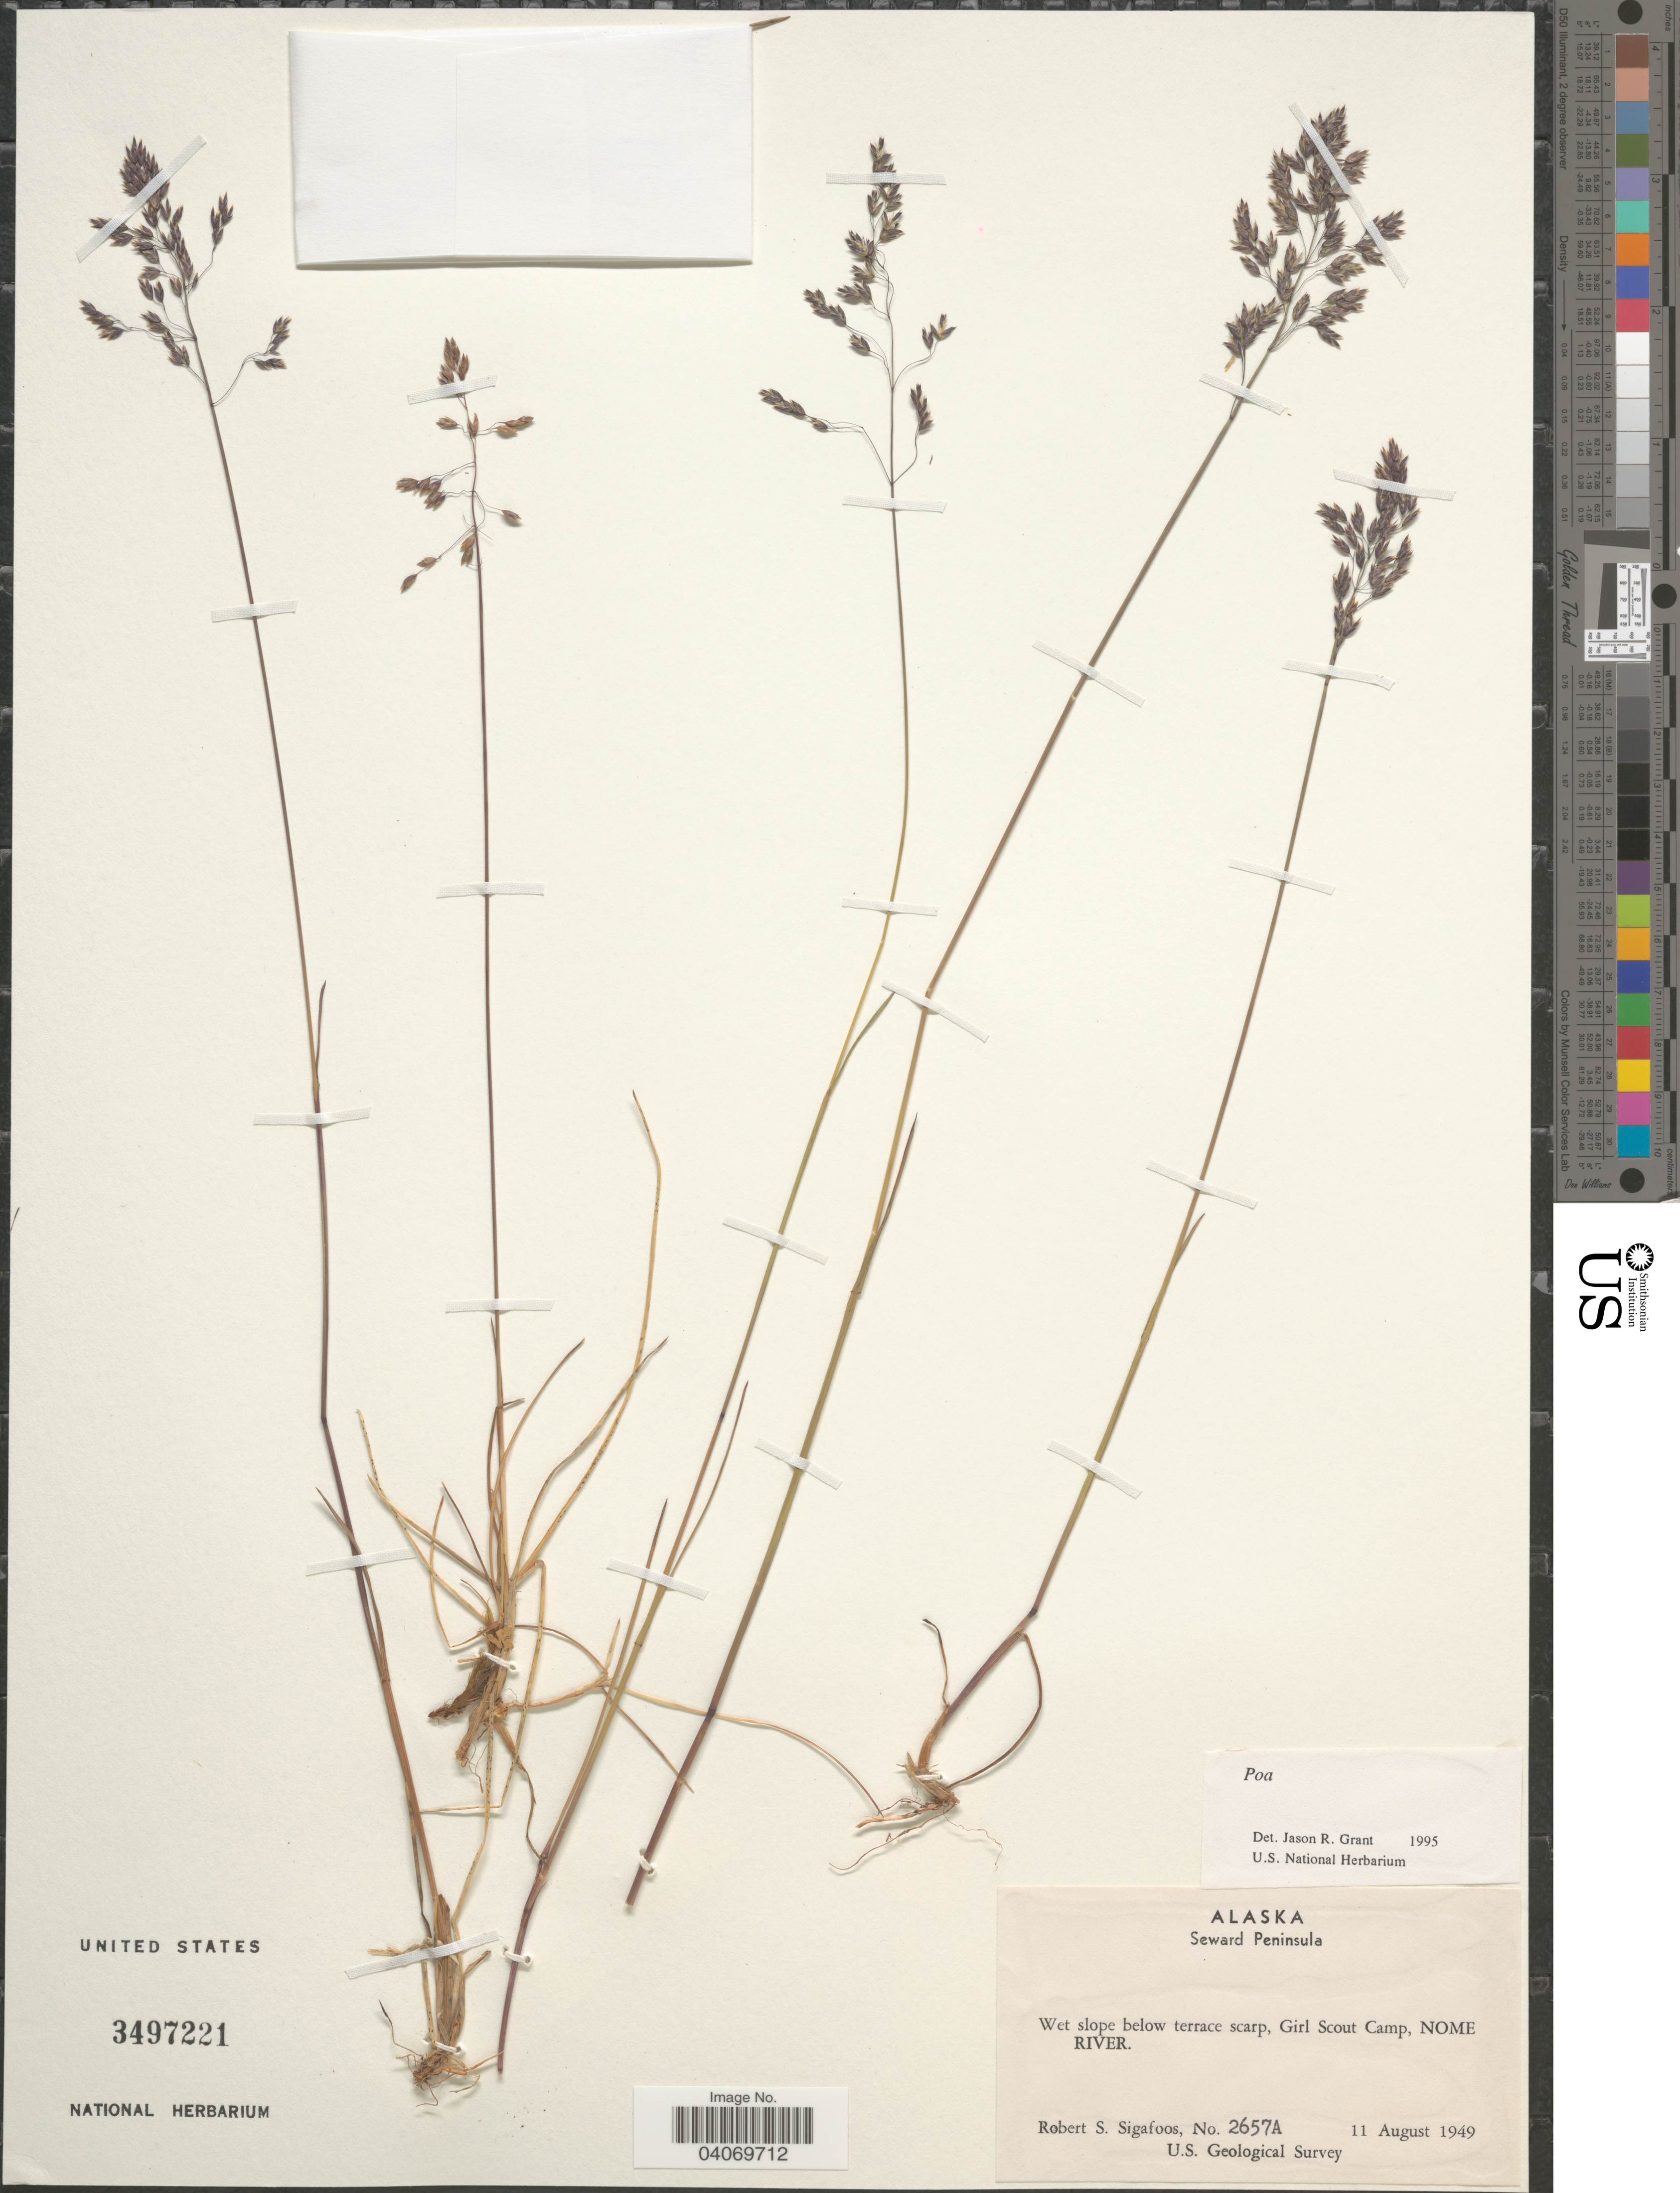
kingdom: Plantae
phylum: Tracheophyta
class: Liliopsida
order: Poales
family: Poaceae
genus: Poa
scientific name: Poa sp.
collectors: R. Sigafoos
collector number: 2657A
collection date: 1949-08-11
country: United States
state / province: Alaska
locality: Seward Peninsula. Wet slope below terrace scarp, Girl Scout Camp, Nome River. U.S. Geological Survey.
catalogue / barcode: US 3497221